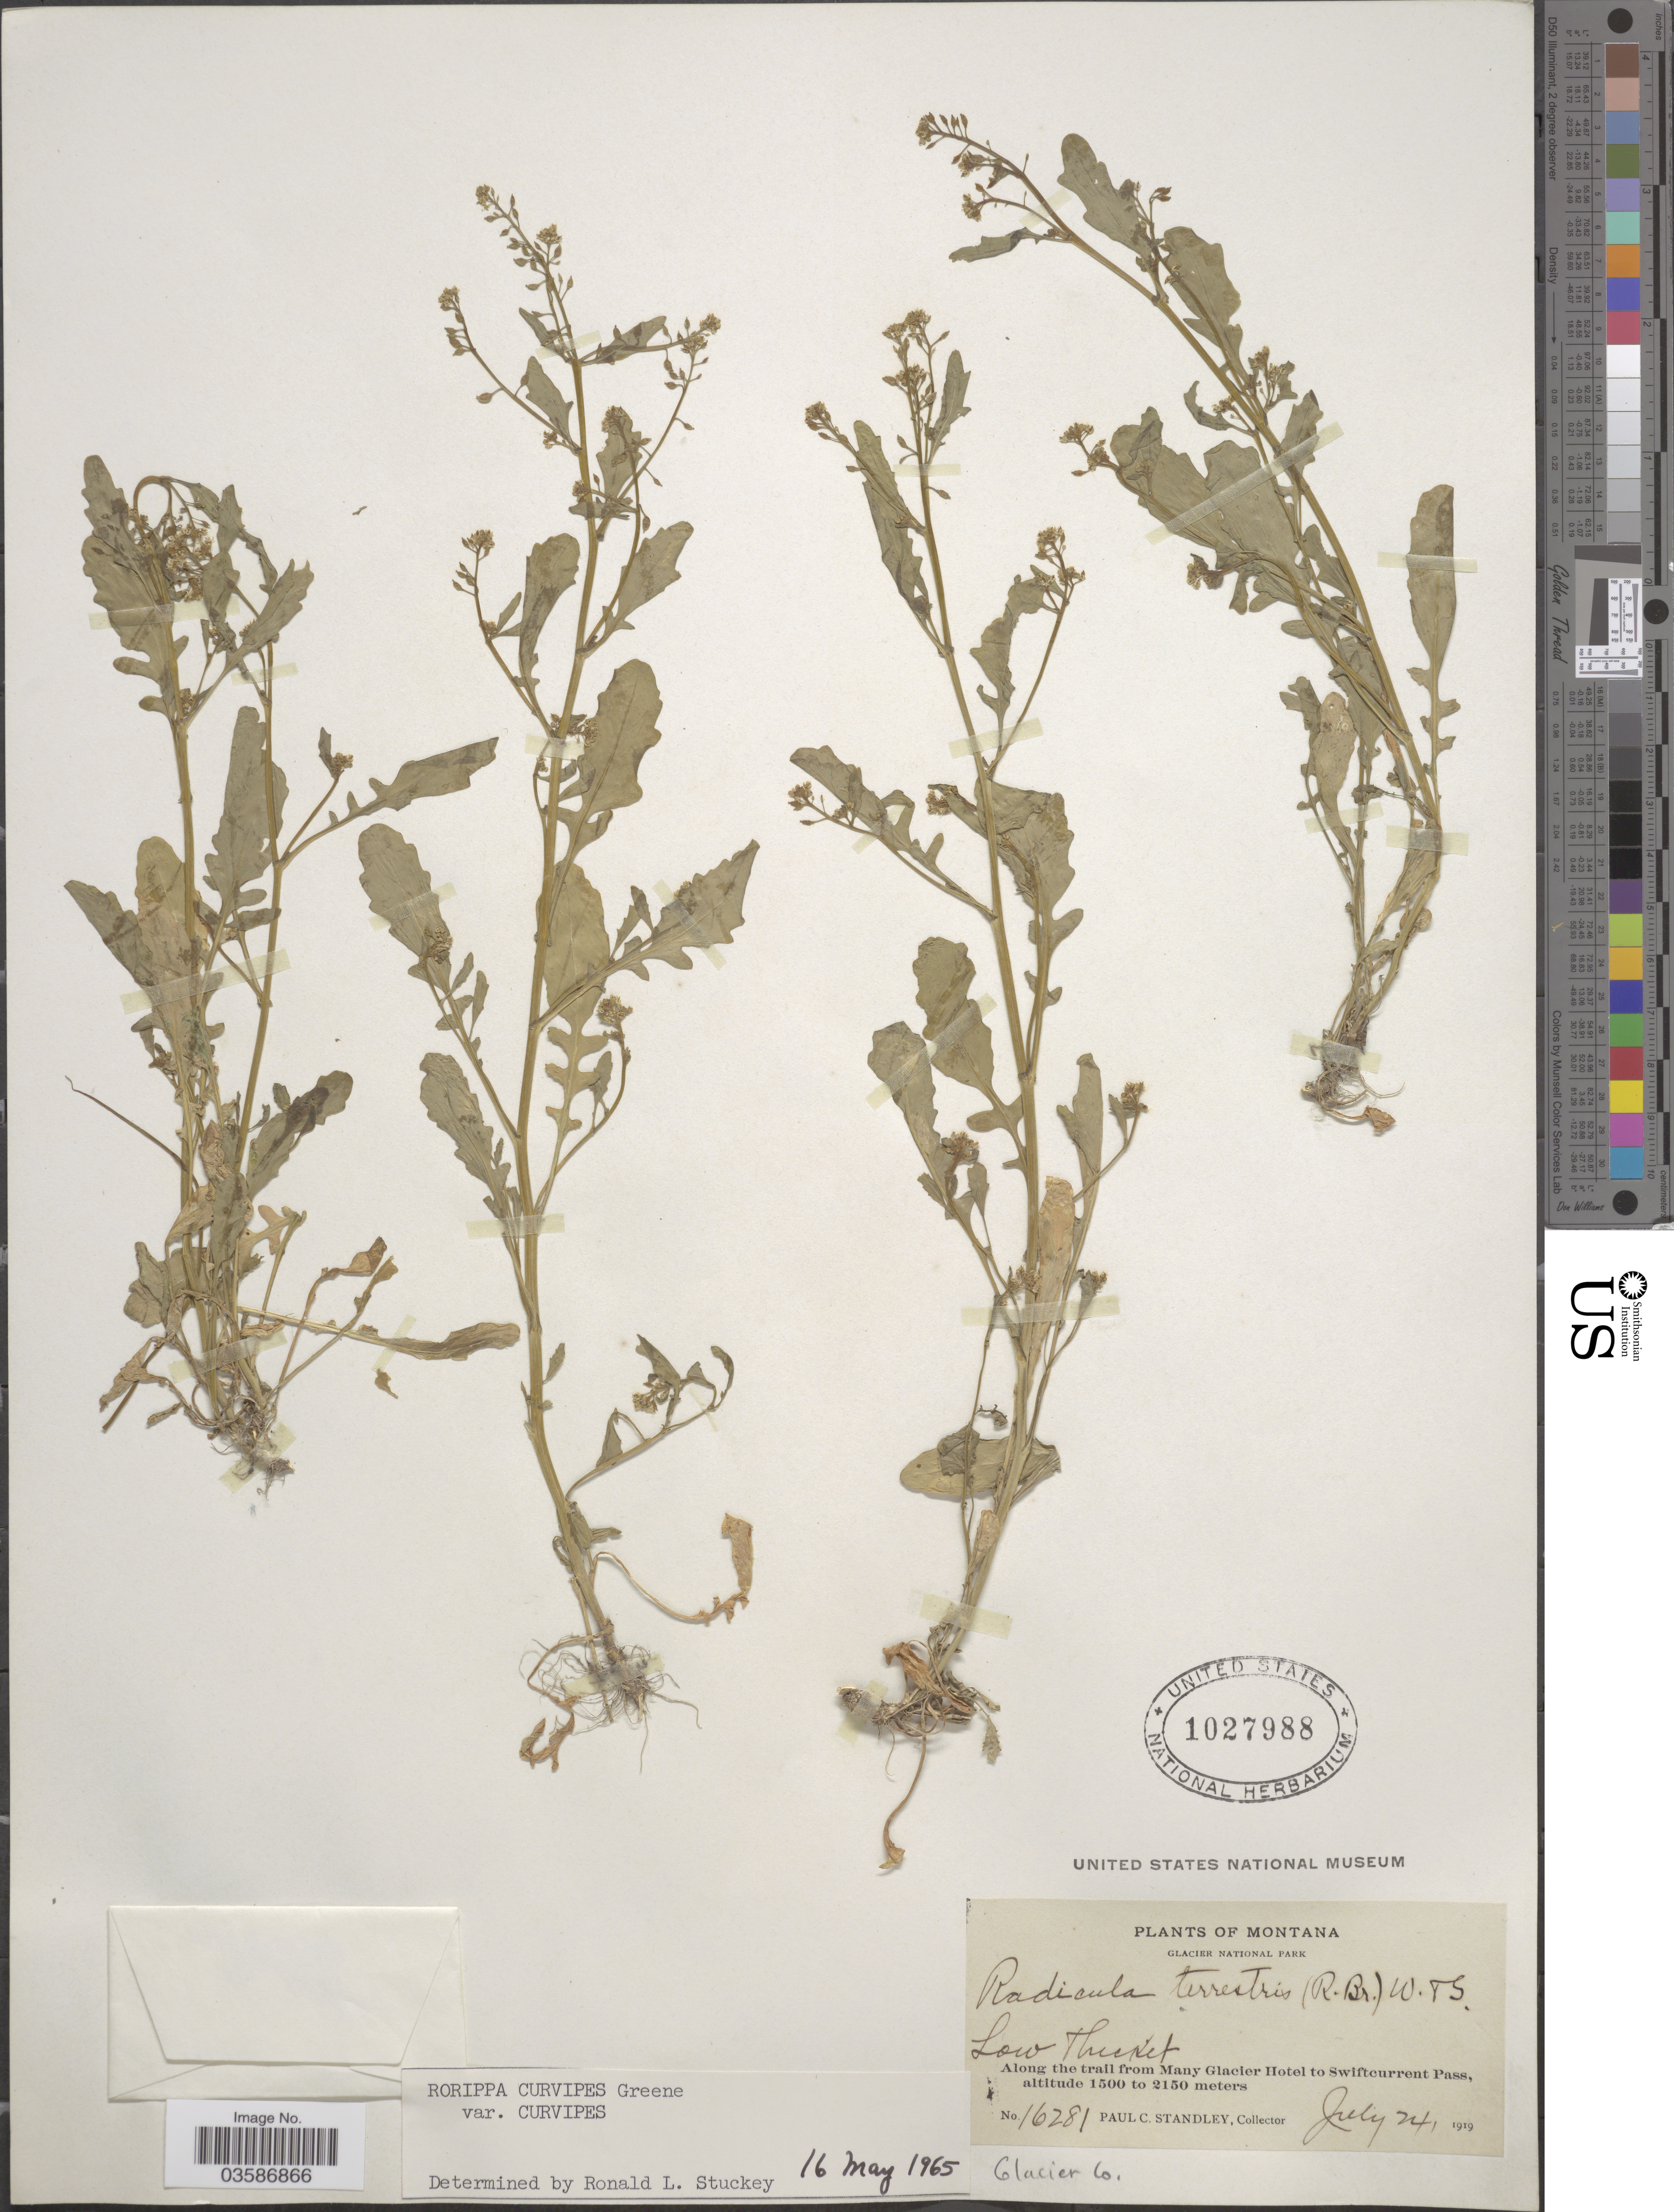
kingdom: Plantae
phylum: Tracheophyta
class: Magnoliopsida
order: Brassicales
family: Brassicaceae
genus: Rorippa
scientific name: Rorippa curvipes var. curvipes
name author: Greene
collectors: P. C. Standley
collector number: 16281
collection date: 1919-07-24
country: United States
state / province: Montana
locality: Glacier National Park. Along the trail from Many Glacier Hotel to Swiftcurrent Pass. Glacier Co.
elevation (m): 1500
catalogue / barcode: US 1027988